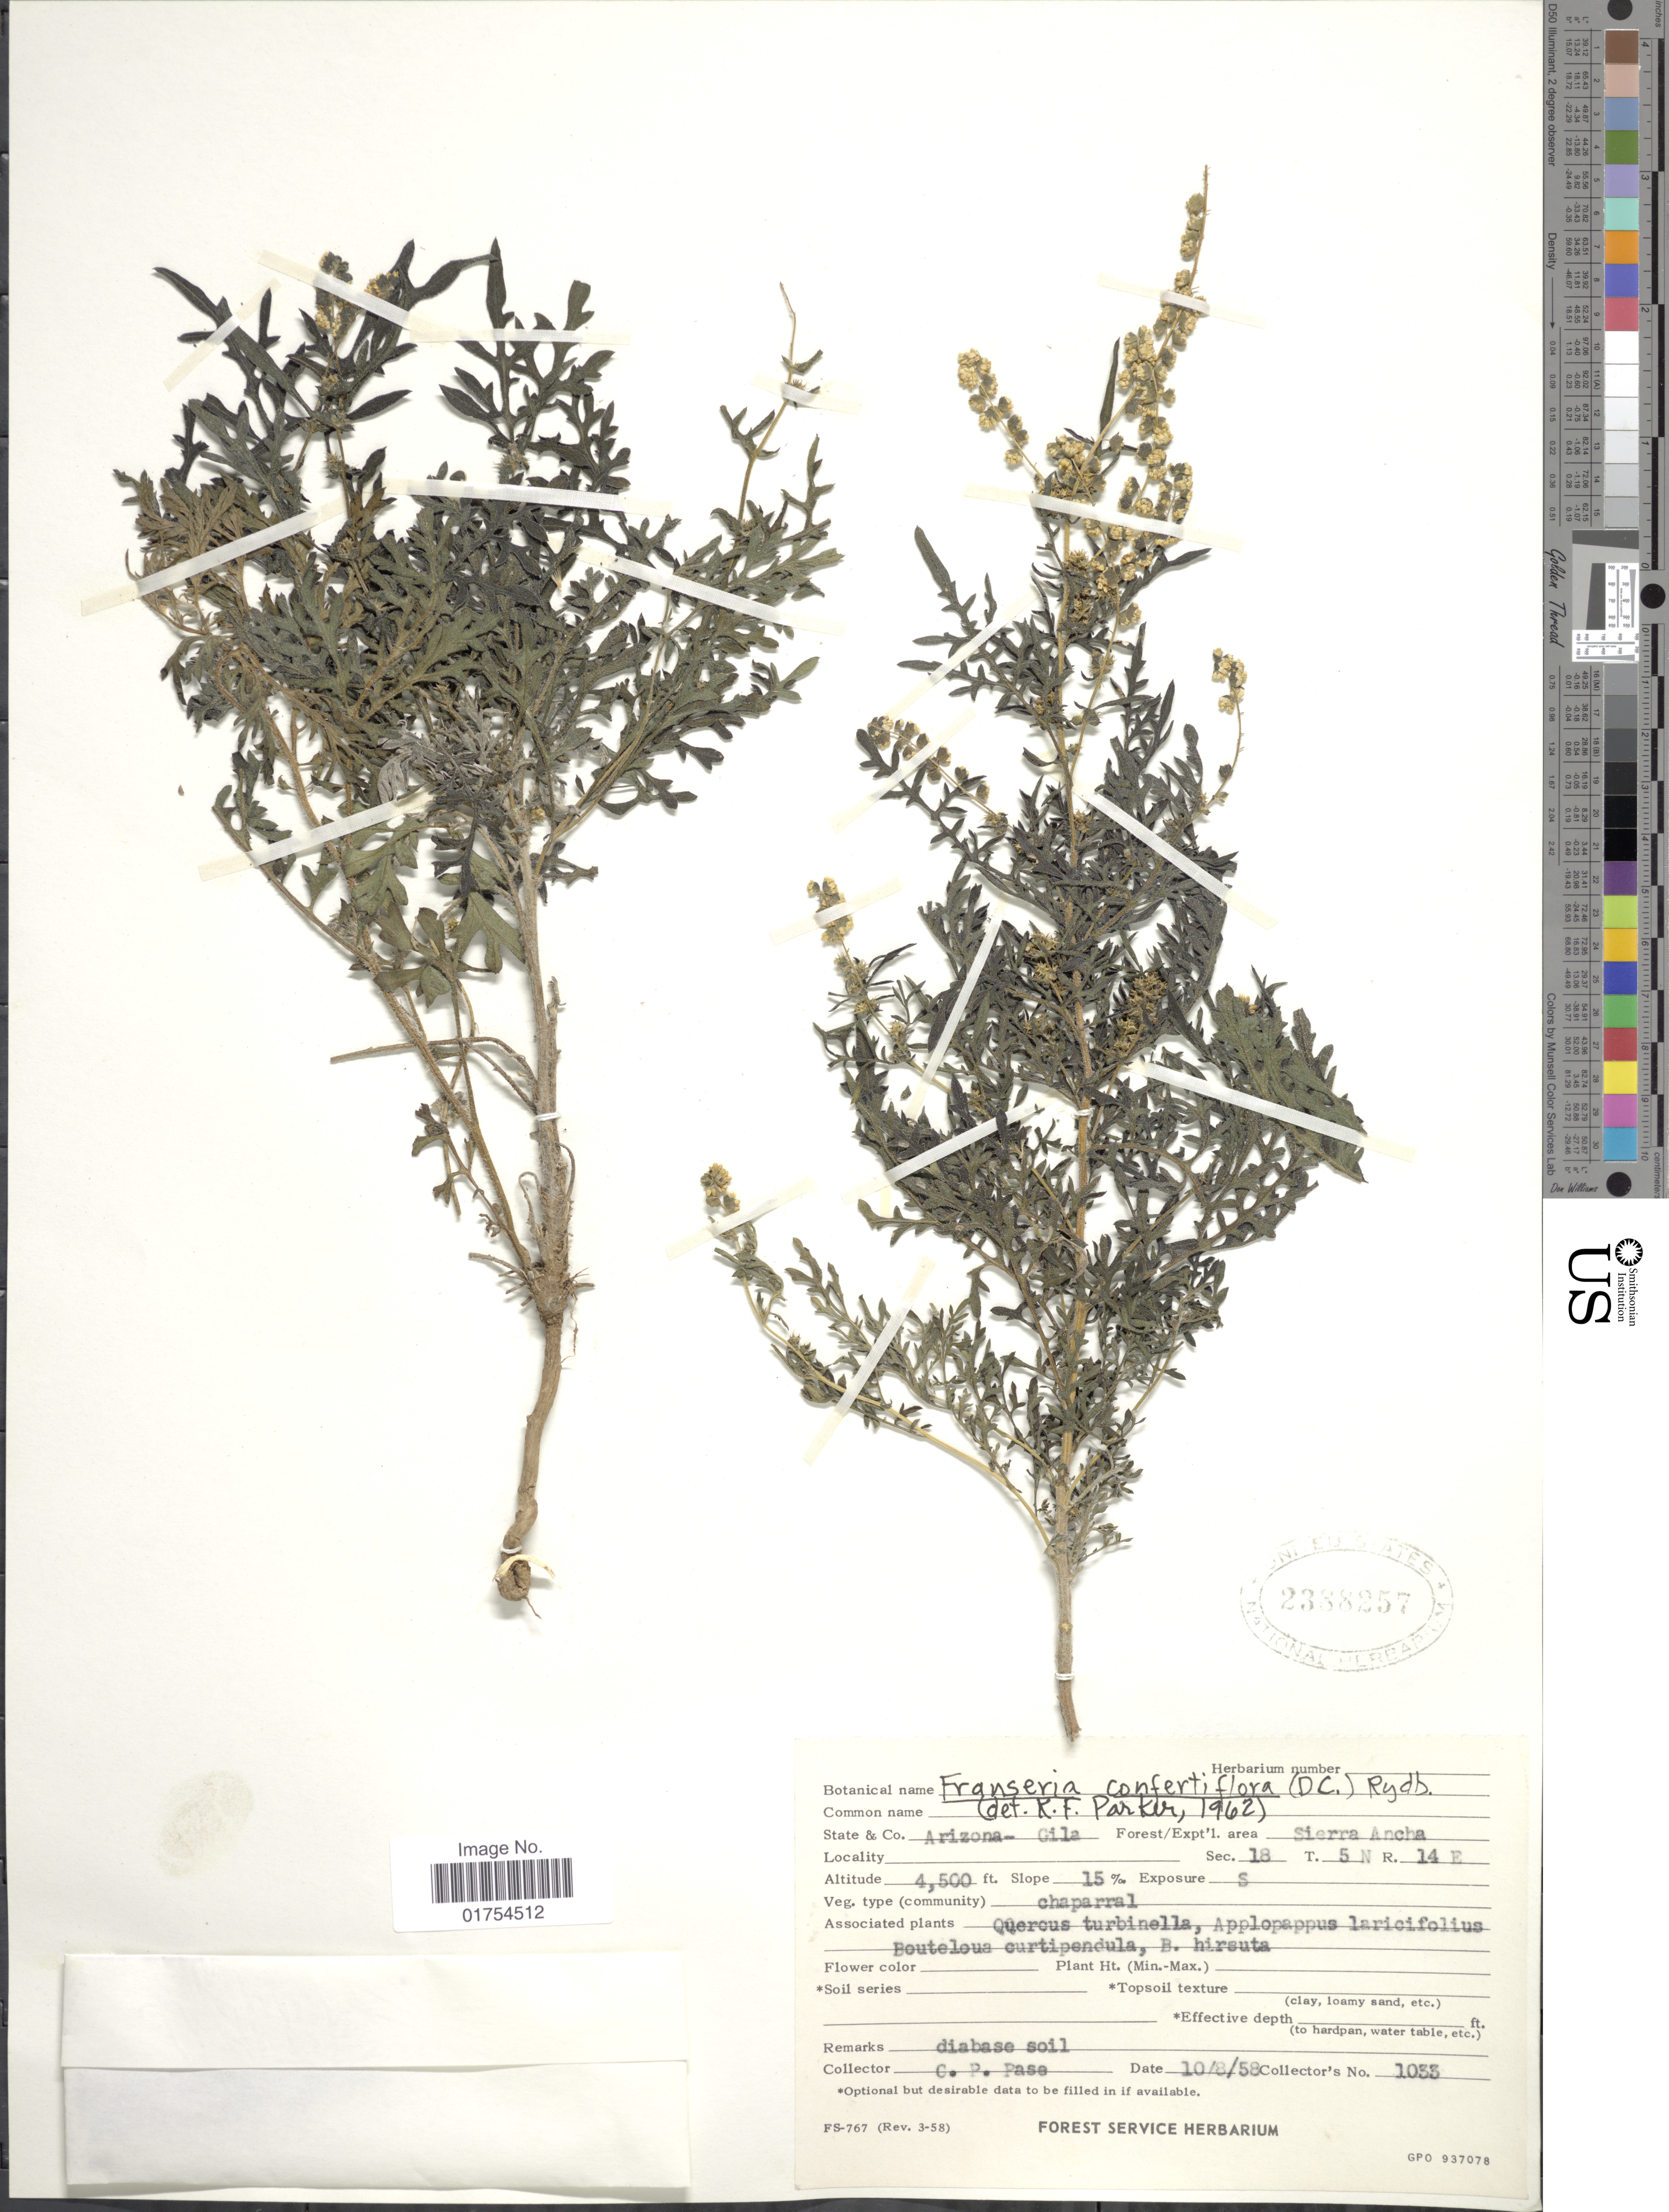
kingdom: Plantae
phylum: Tracheophyta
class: Magnoliopsida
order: Asterales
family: Asteraceae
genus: Franseria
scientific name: Franseria confertiflora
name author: (DC.) Rydb.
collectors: C. P. Pase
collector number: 1033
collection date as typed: Transcribed d/m/y: 8/10/58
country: United States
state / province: Arizona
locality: Gila, Sierra Ancha, Sec. 18 T5N R14E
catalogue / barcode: US 2388257